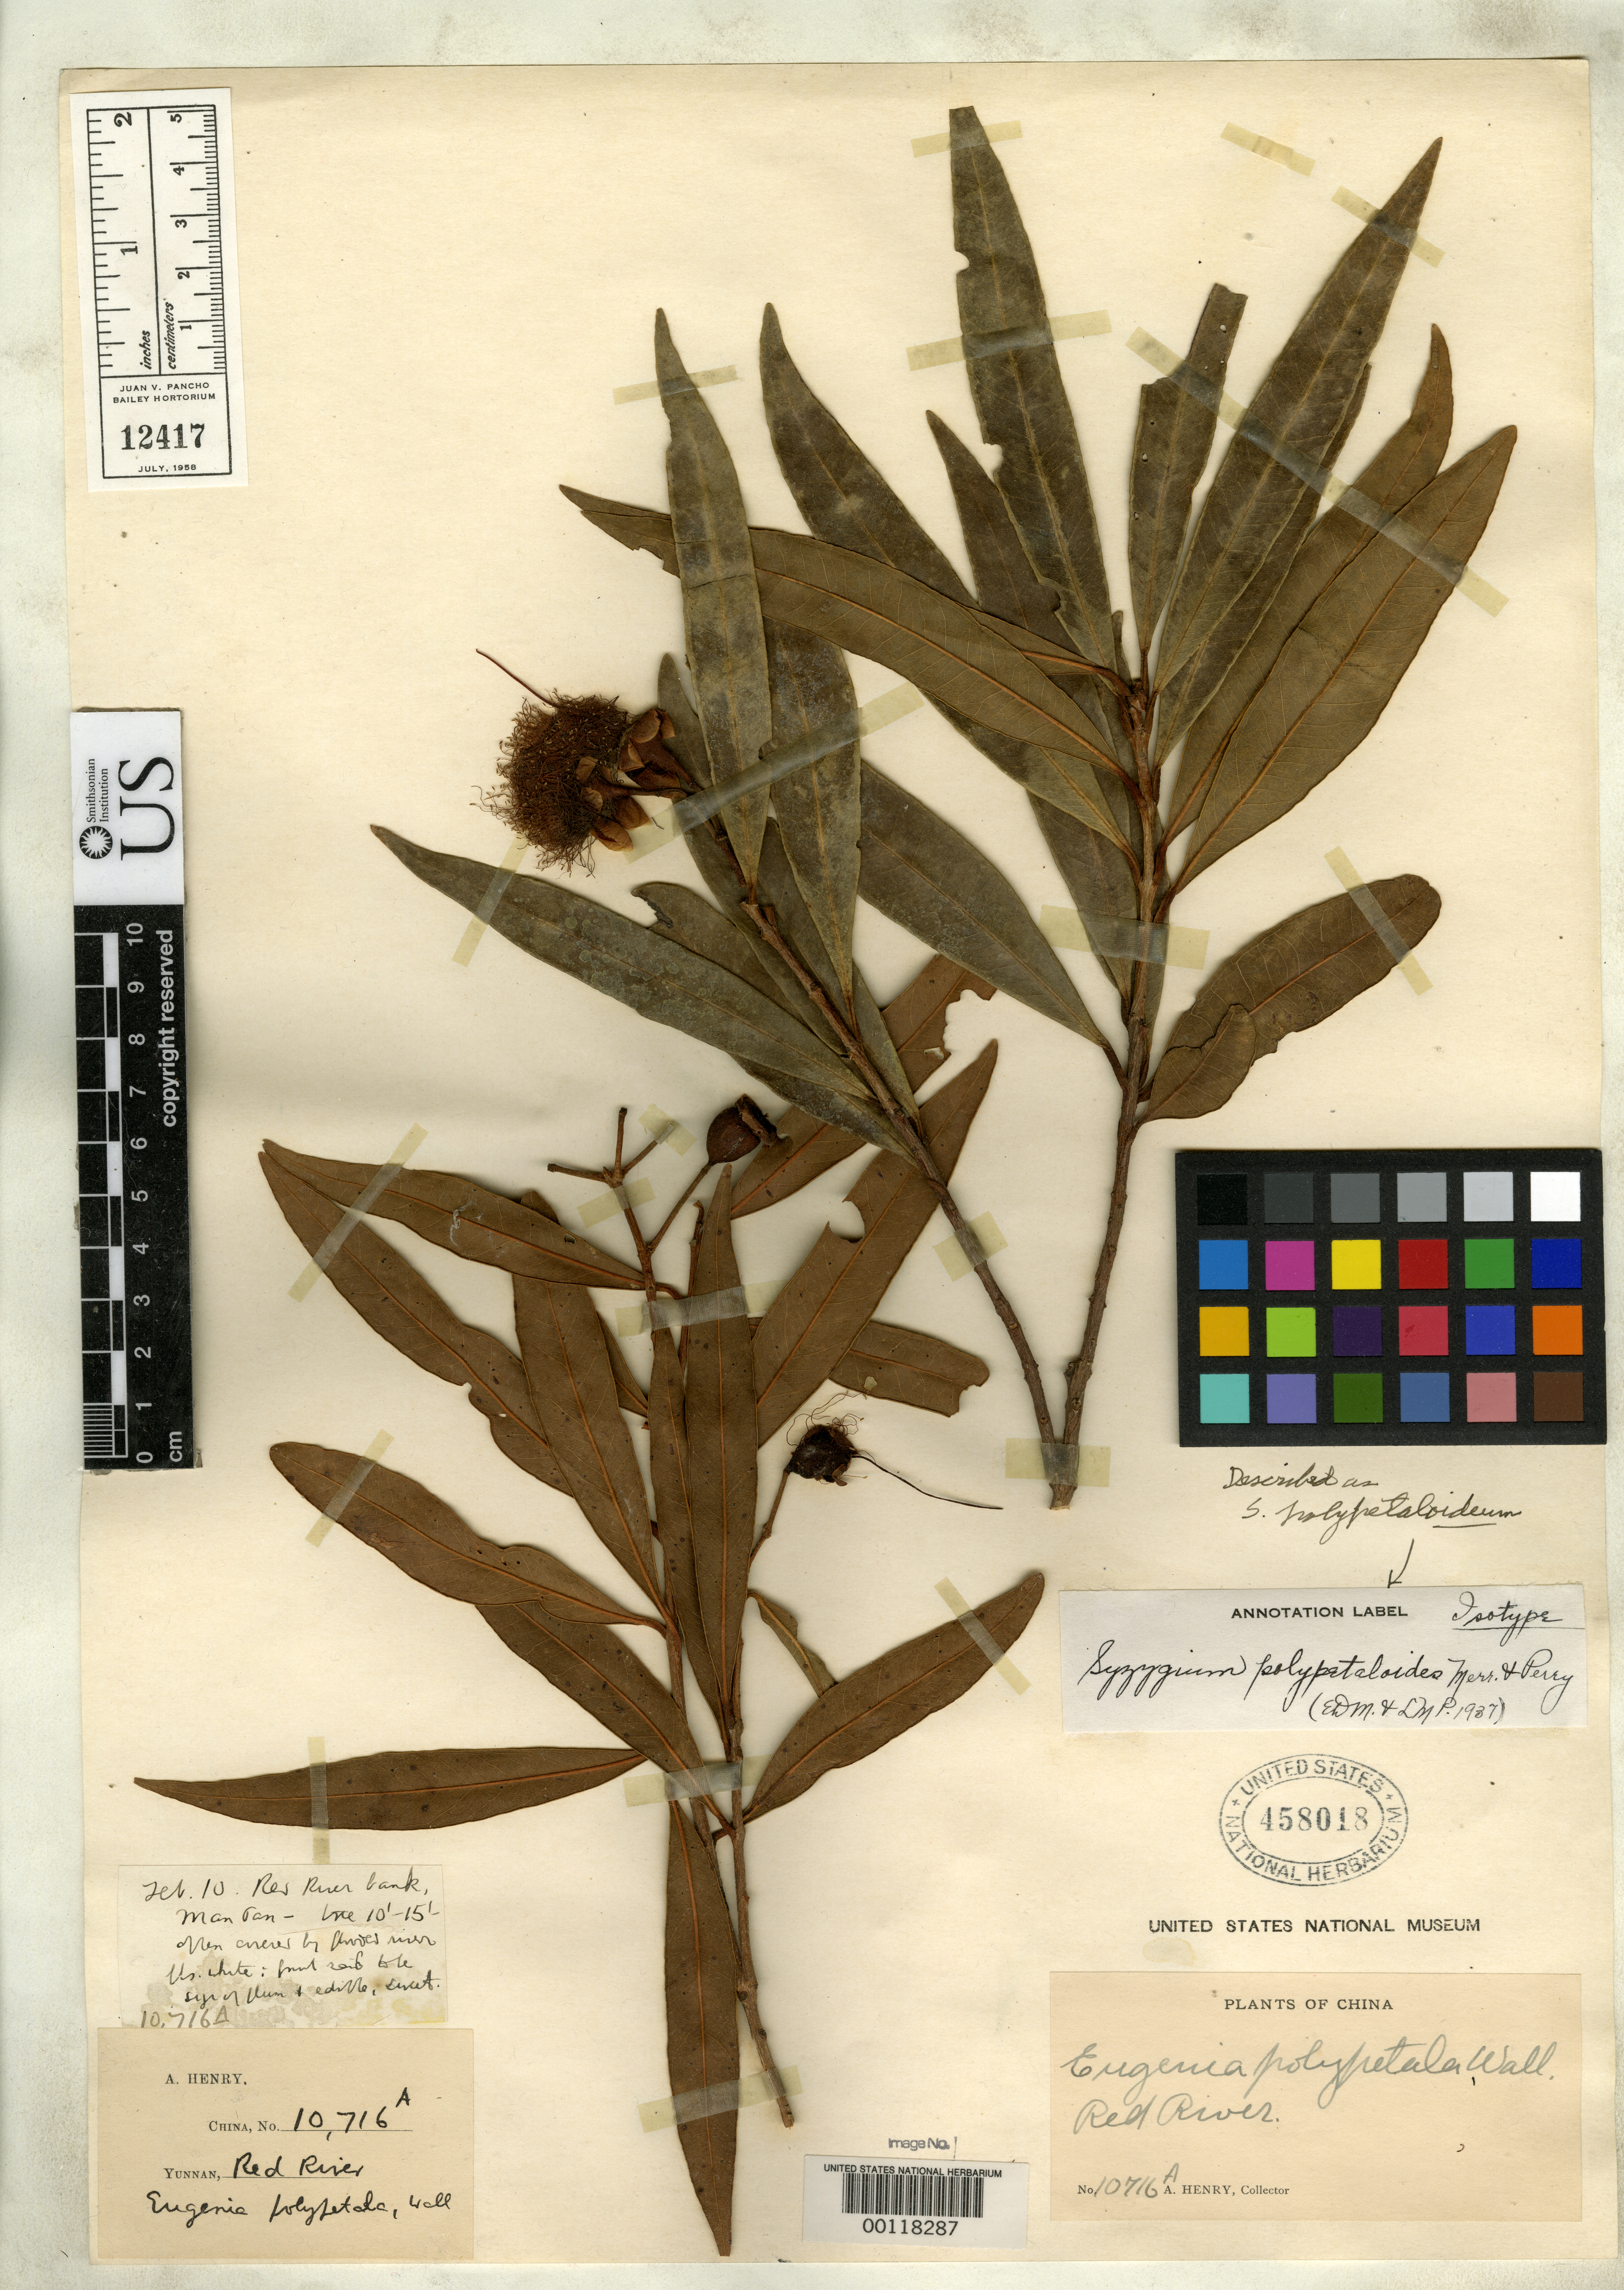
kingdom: Plantae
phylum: Tracheophyta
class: Magnoliopsida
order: Myrtales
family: Myrtaceae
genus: Syzygium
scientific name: Syzygium polypetaloideum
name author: Merr. & L.M. Perry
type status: Isotype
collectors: A. Henry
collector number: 10716 A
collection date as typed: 10 Feb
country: China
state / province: Yunnan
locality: Red River.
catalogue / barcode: US 458018